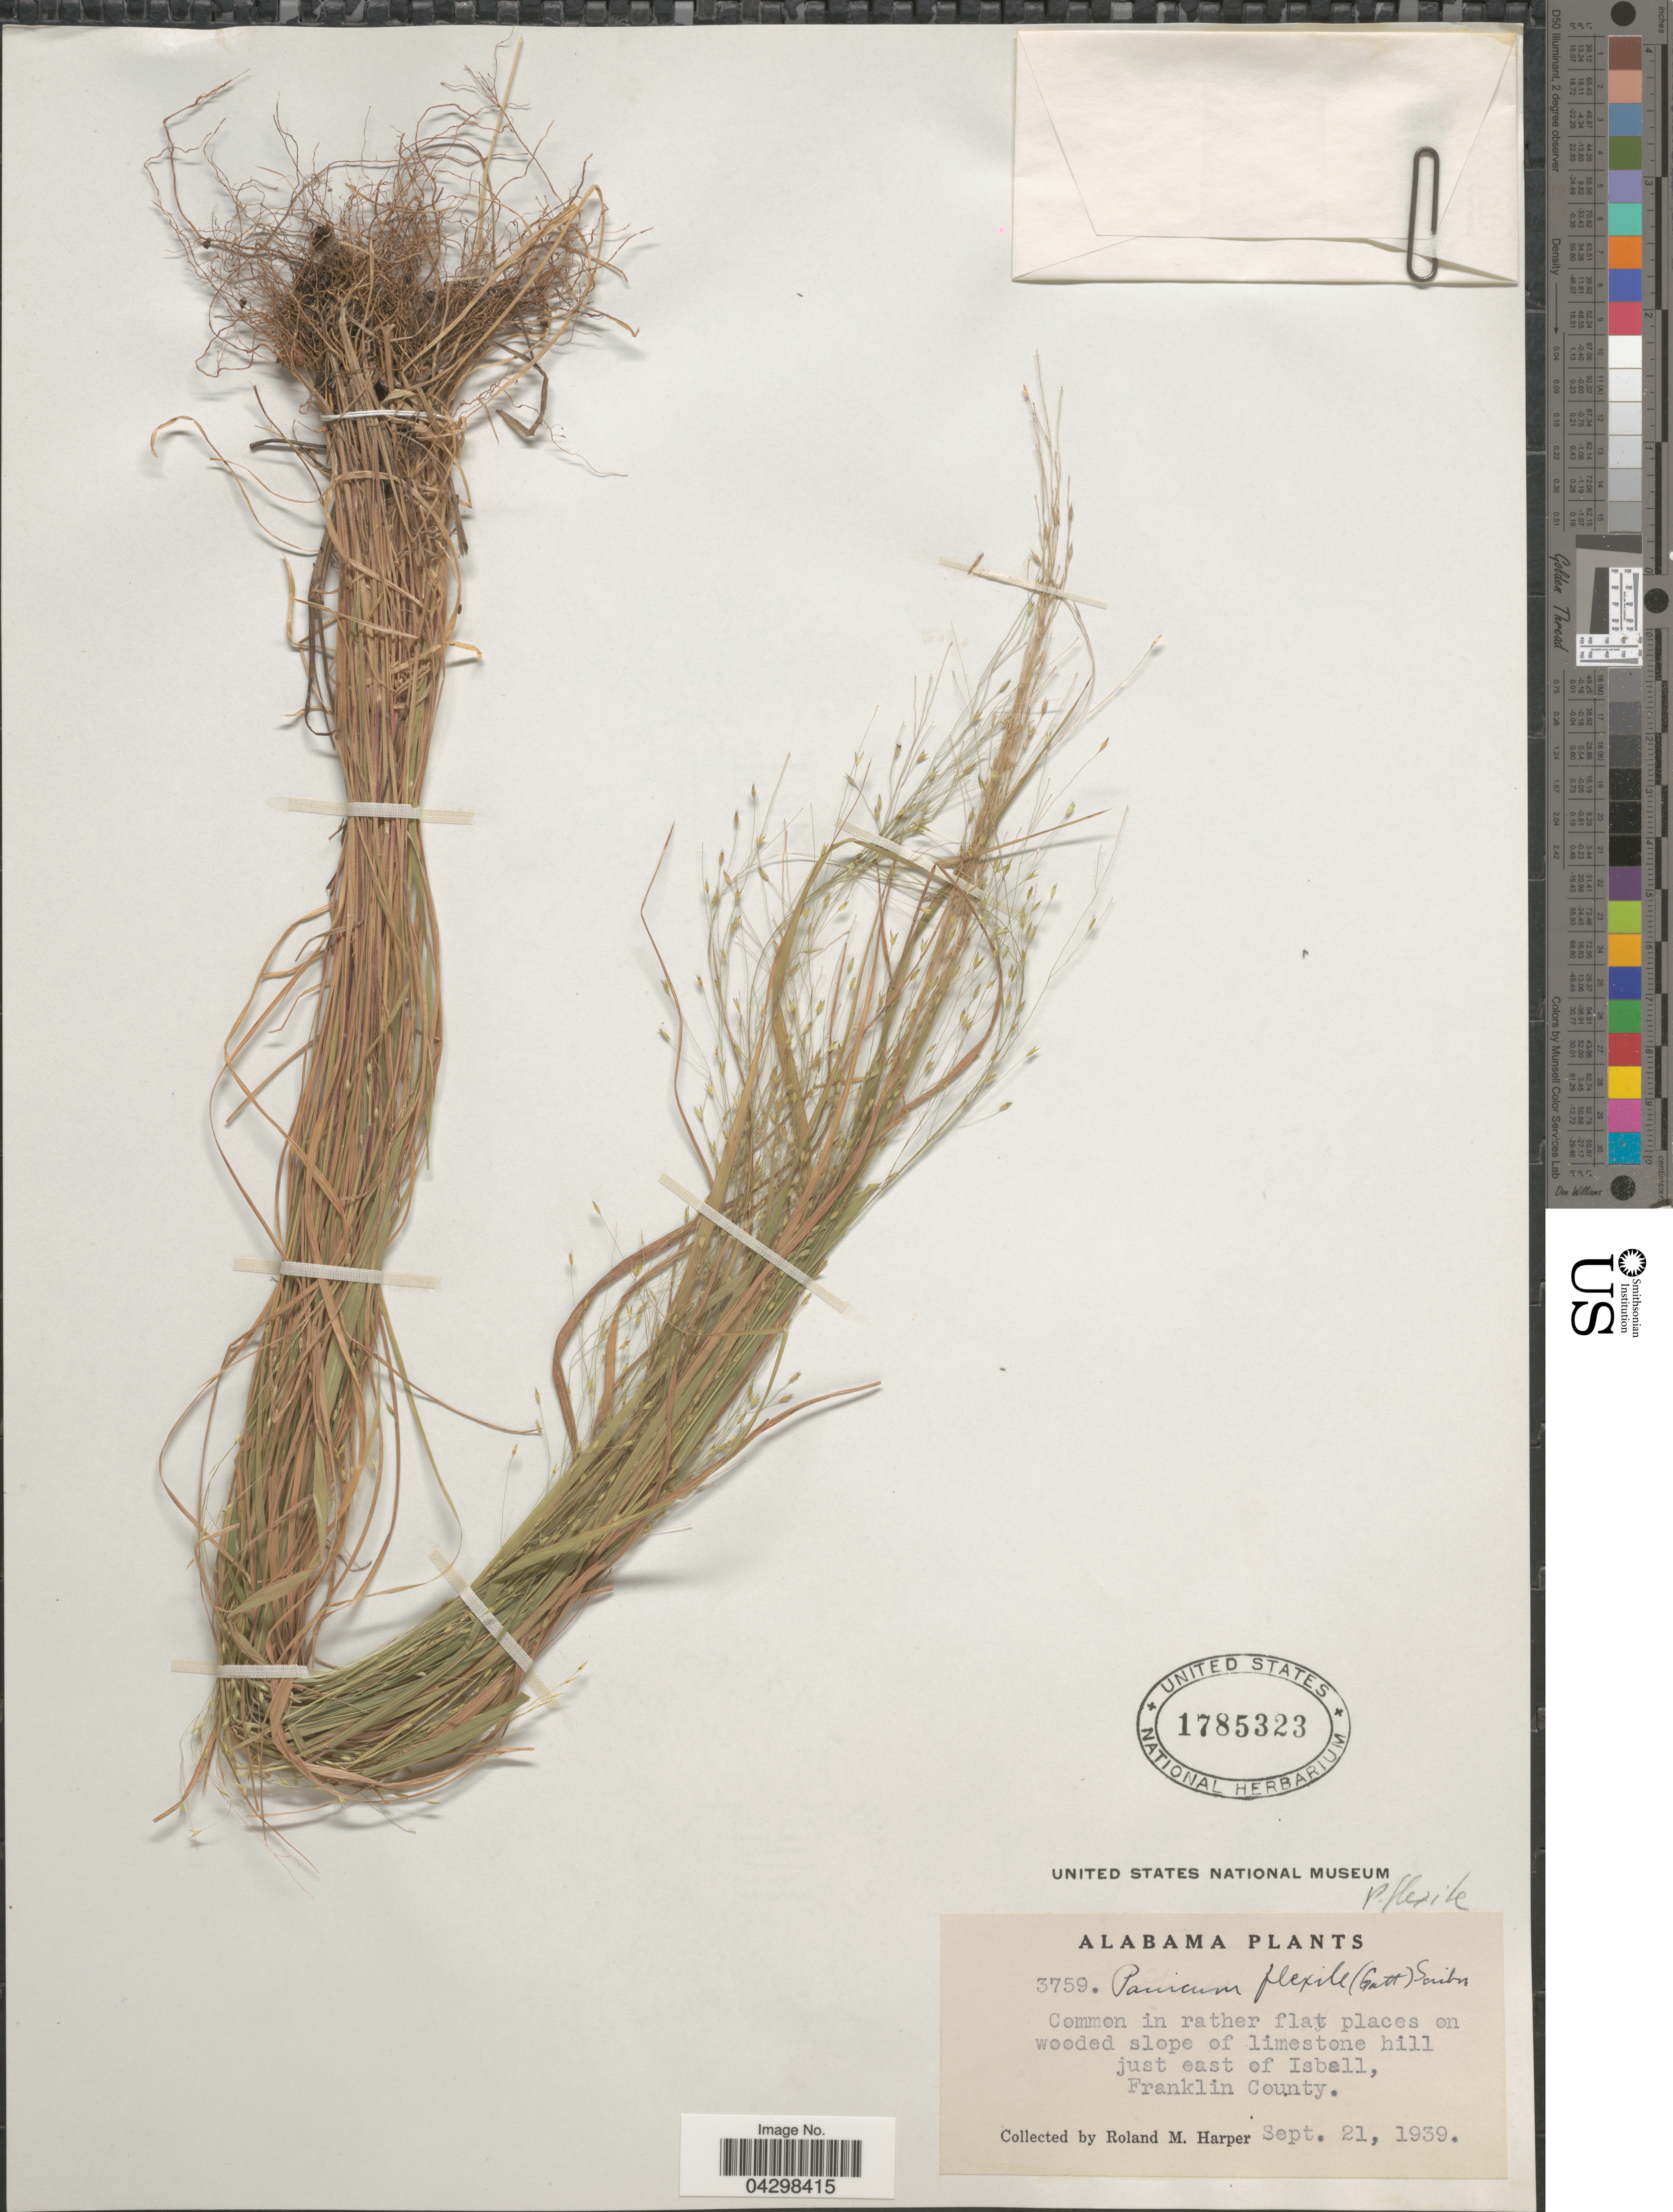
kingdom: Plantae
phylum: Tracheophyta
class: Liliopsida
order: Poales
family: Poaceae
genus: Panicum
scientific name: Panicum flexile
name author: (Gatt.) Scribn.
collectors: R. M. Harper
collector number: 3759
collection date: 1939-09-21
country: United States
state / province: Alabama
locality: Common in rather flat places on wooded slope of limestone hill just east of Isball, Franklin County.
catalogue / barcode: US 1785323